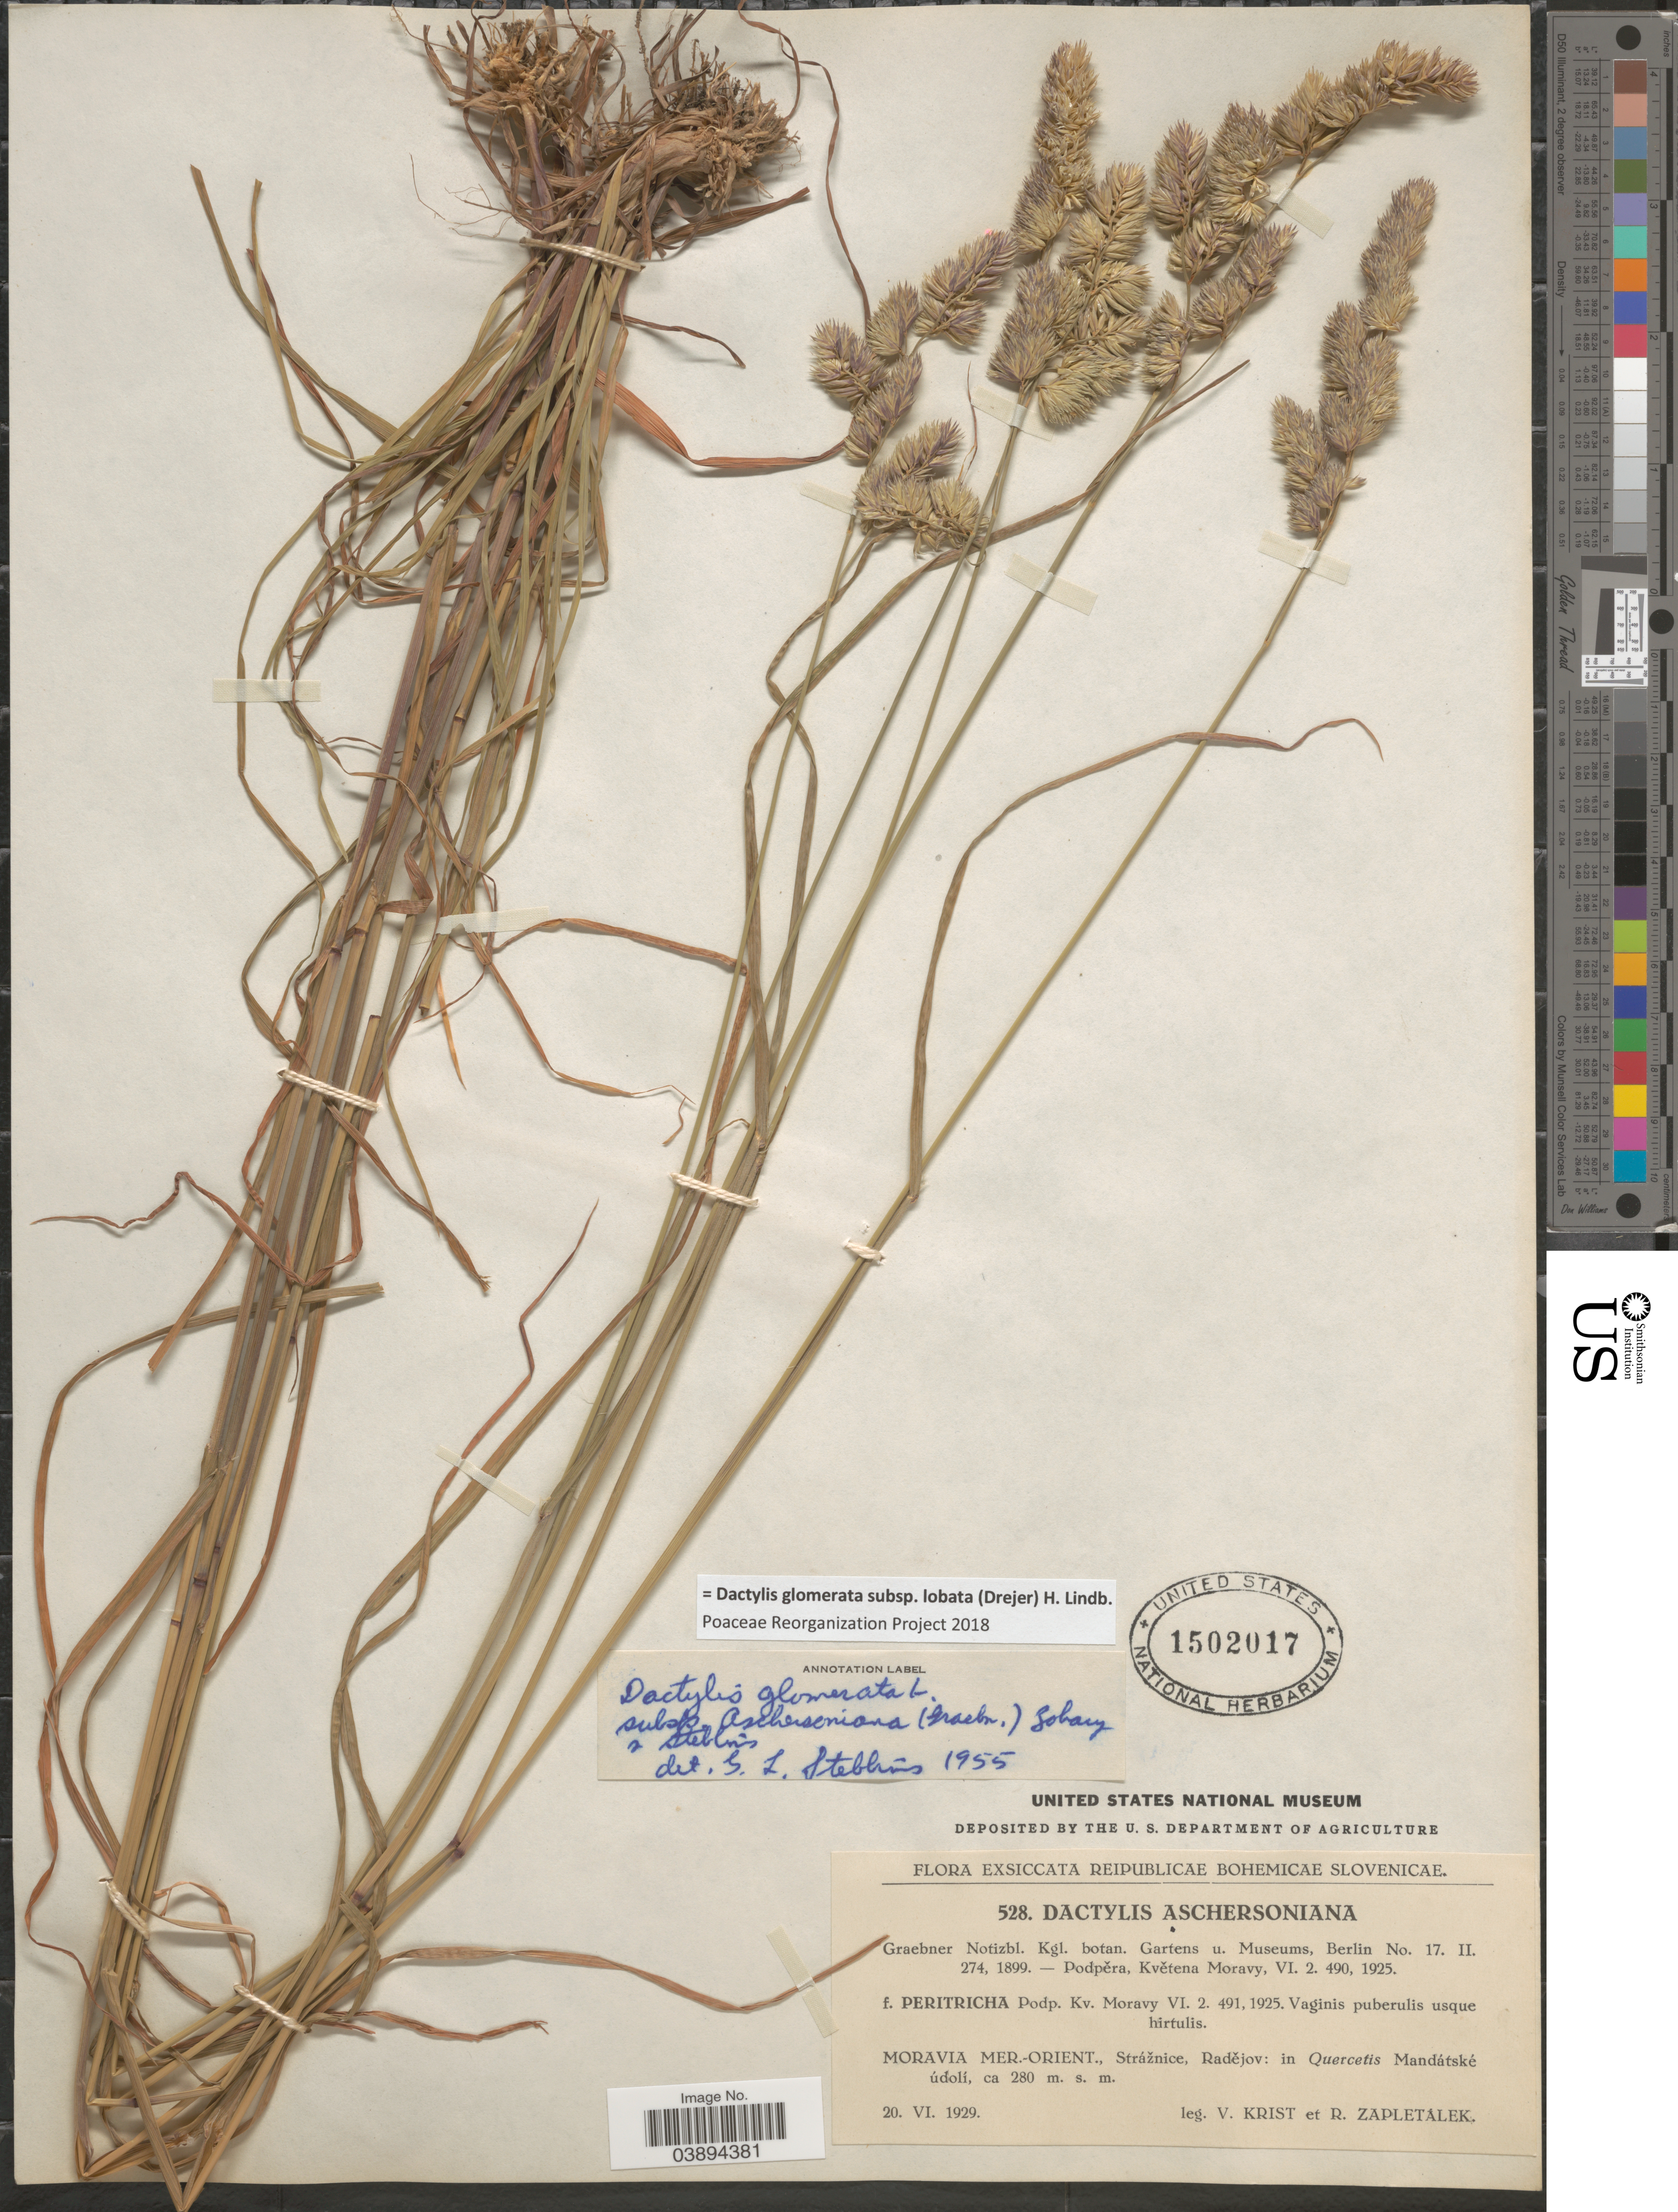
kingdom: Plantae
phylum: Tracheophyta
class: Liliopsida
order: Poales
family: Poaceae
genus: Dactylis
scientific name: Dactylis glomerata subsp. lobata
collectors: V. Krist & R. Zapletalek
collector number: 528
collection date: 1929-06-20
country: Czechia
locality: Reipublicae Bohemicae Slovenicae. Moravia Mer.-Orient., Strážnice, Radĕjov: in Quercetis Mandátské údolí.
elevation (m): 280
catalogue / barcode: US 1502017